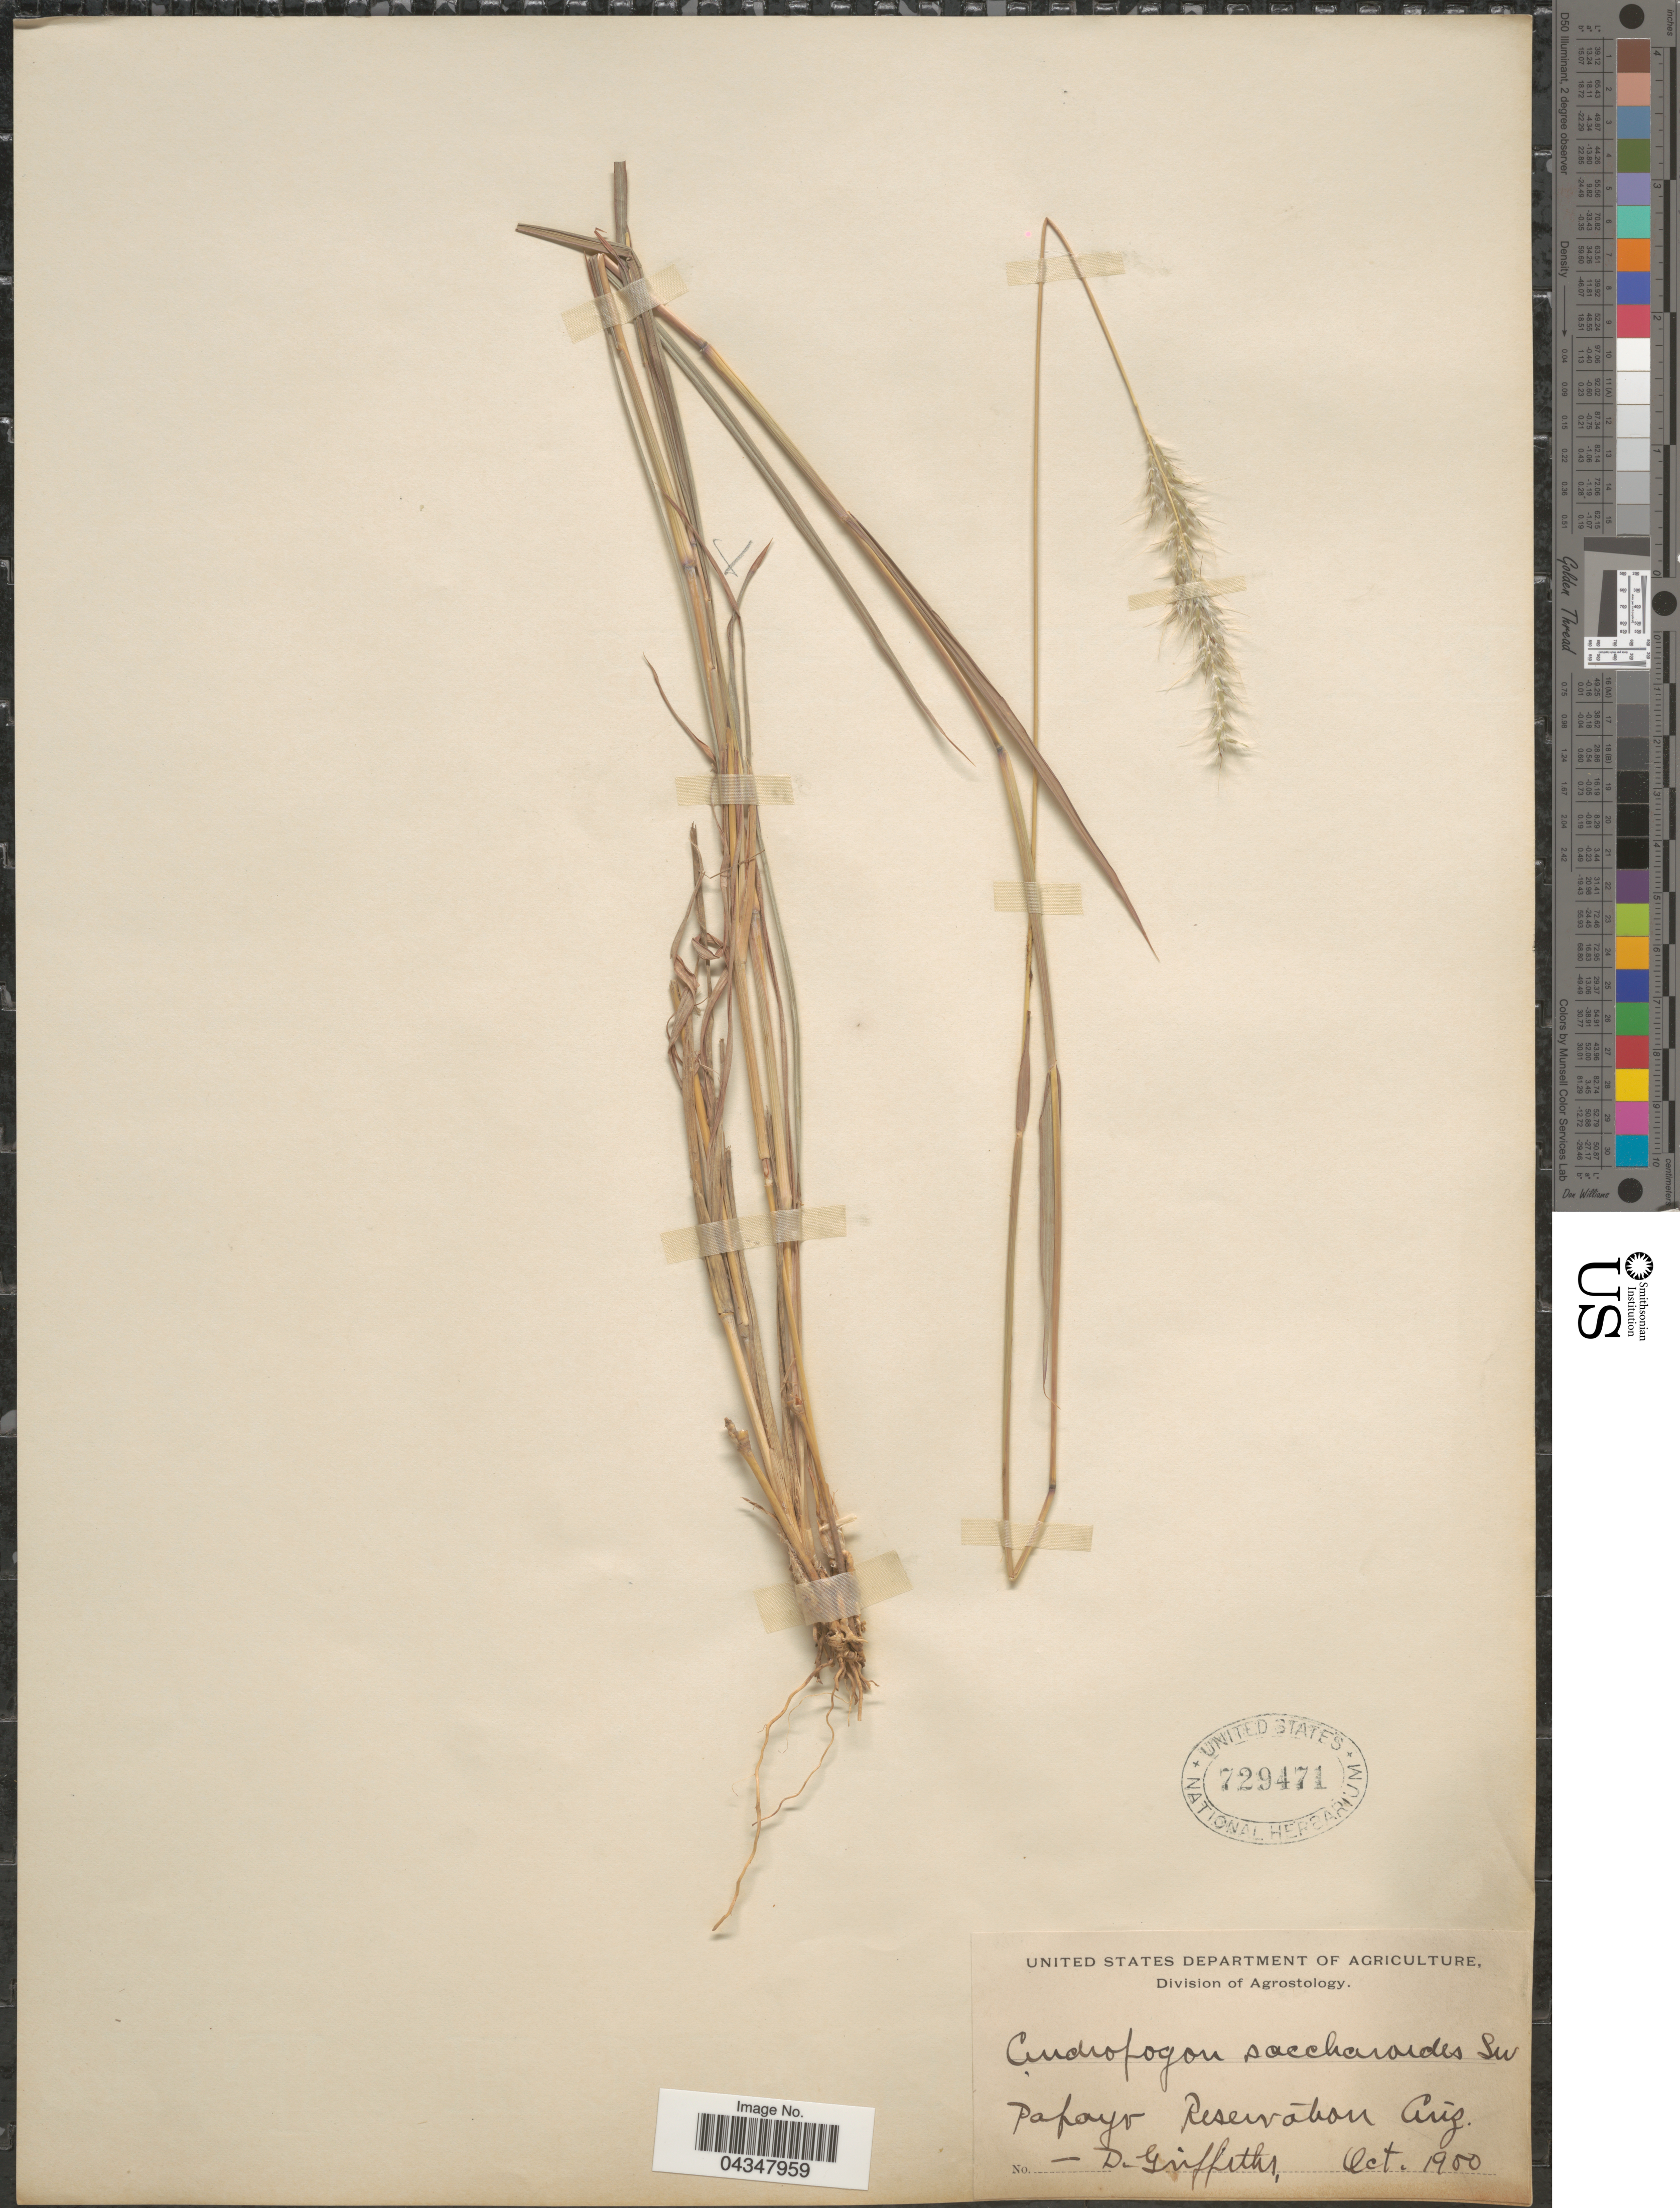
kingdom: Plantae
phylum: Tracheophyta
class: Liliopsida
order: Poales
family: Poaceae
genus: Bothriochloa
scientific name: Bothriochloa saccharoides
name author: (Sw.) Rydb.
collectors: D. Griffiths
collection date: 1900-10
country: United States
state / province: Arizona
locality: Papayo Reservation.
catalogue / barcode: US 729471